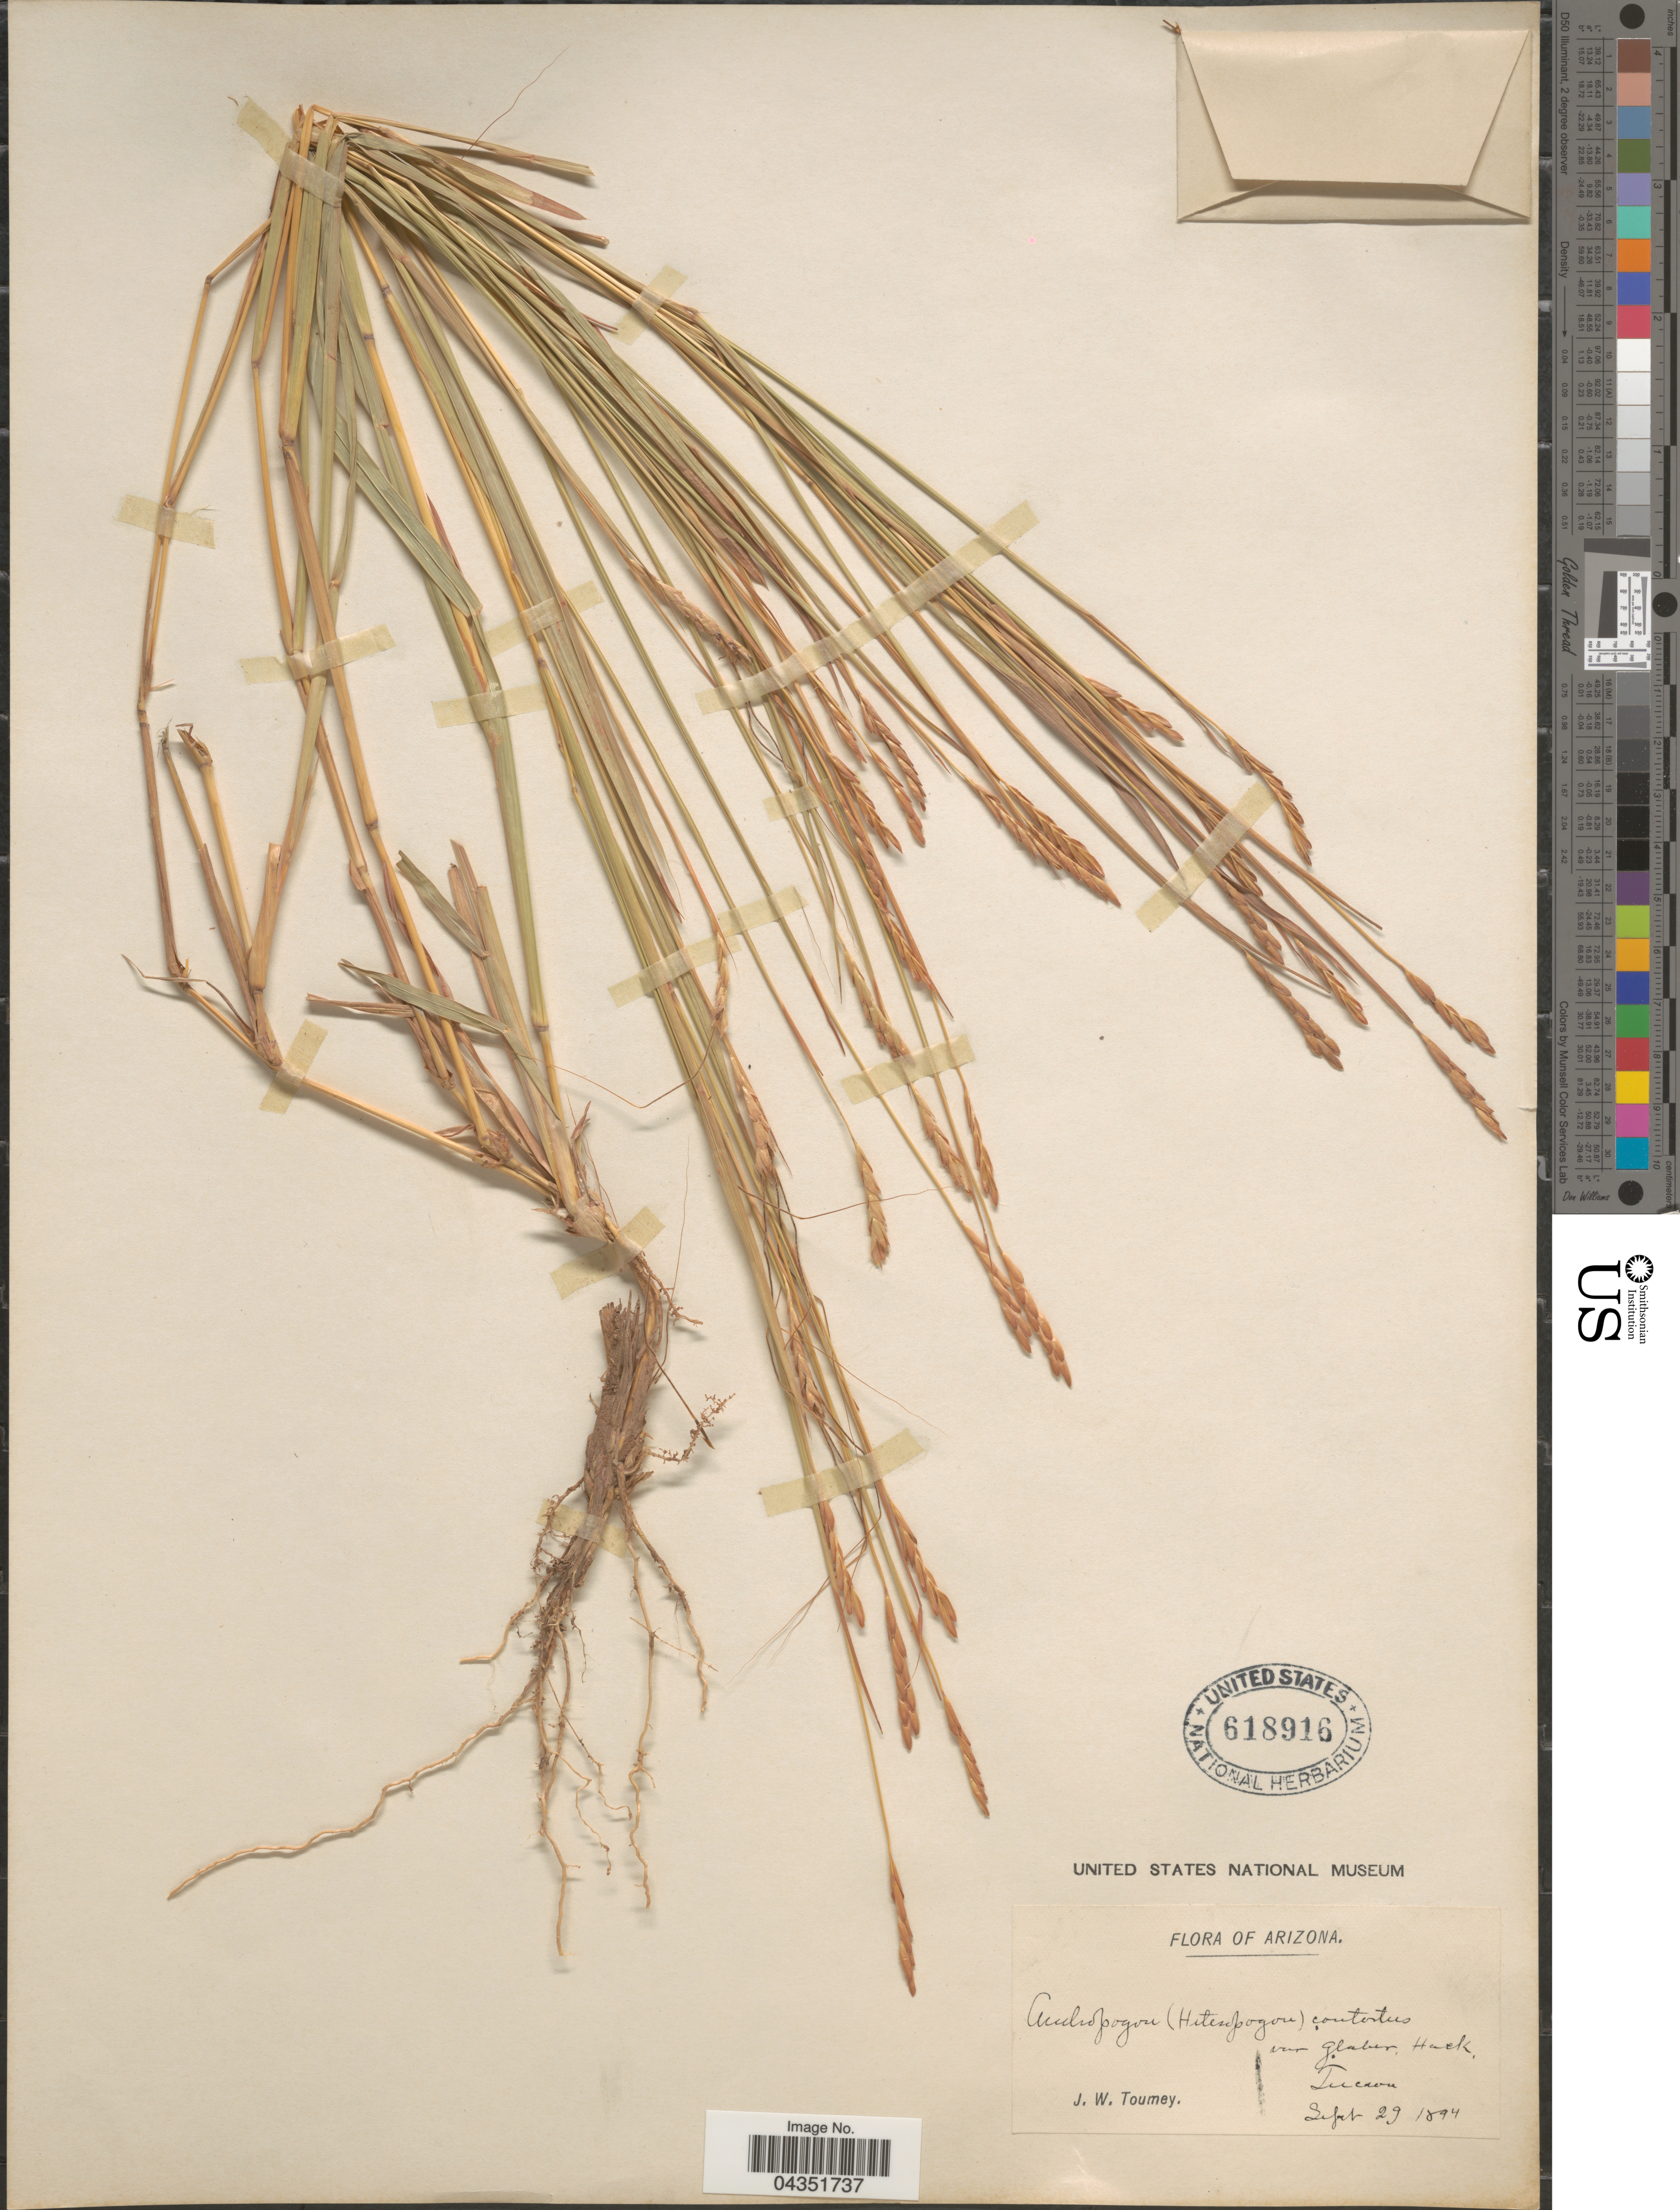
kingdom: Plantae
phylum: Tracheophyta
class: Liliopsida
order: Poales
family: Poaceae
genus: Heteropogon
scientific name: Heteropogon contortus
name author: (L.) P. Beauv. ex Roem. & Schult.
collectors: J. W. Toumey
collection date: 1894-09-29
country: United States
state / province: Arizona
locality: Tucson.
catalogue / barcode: US 618916